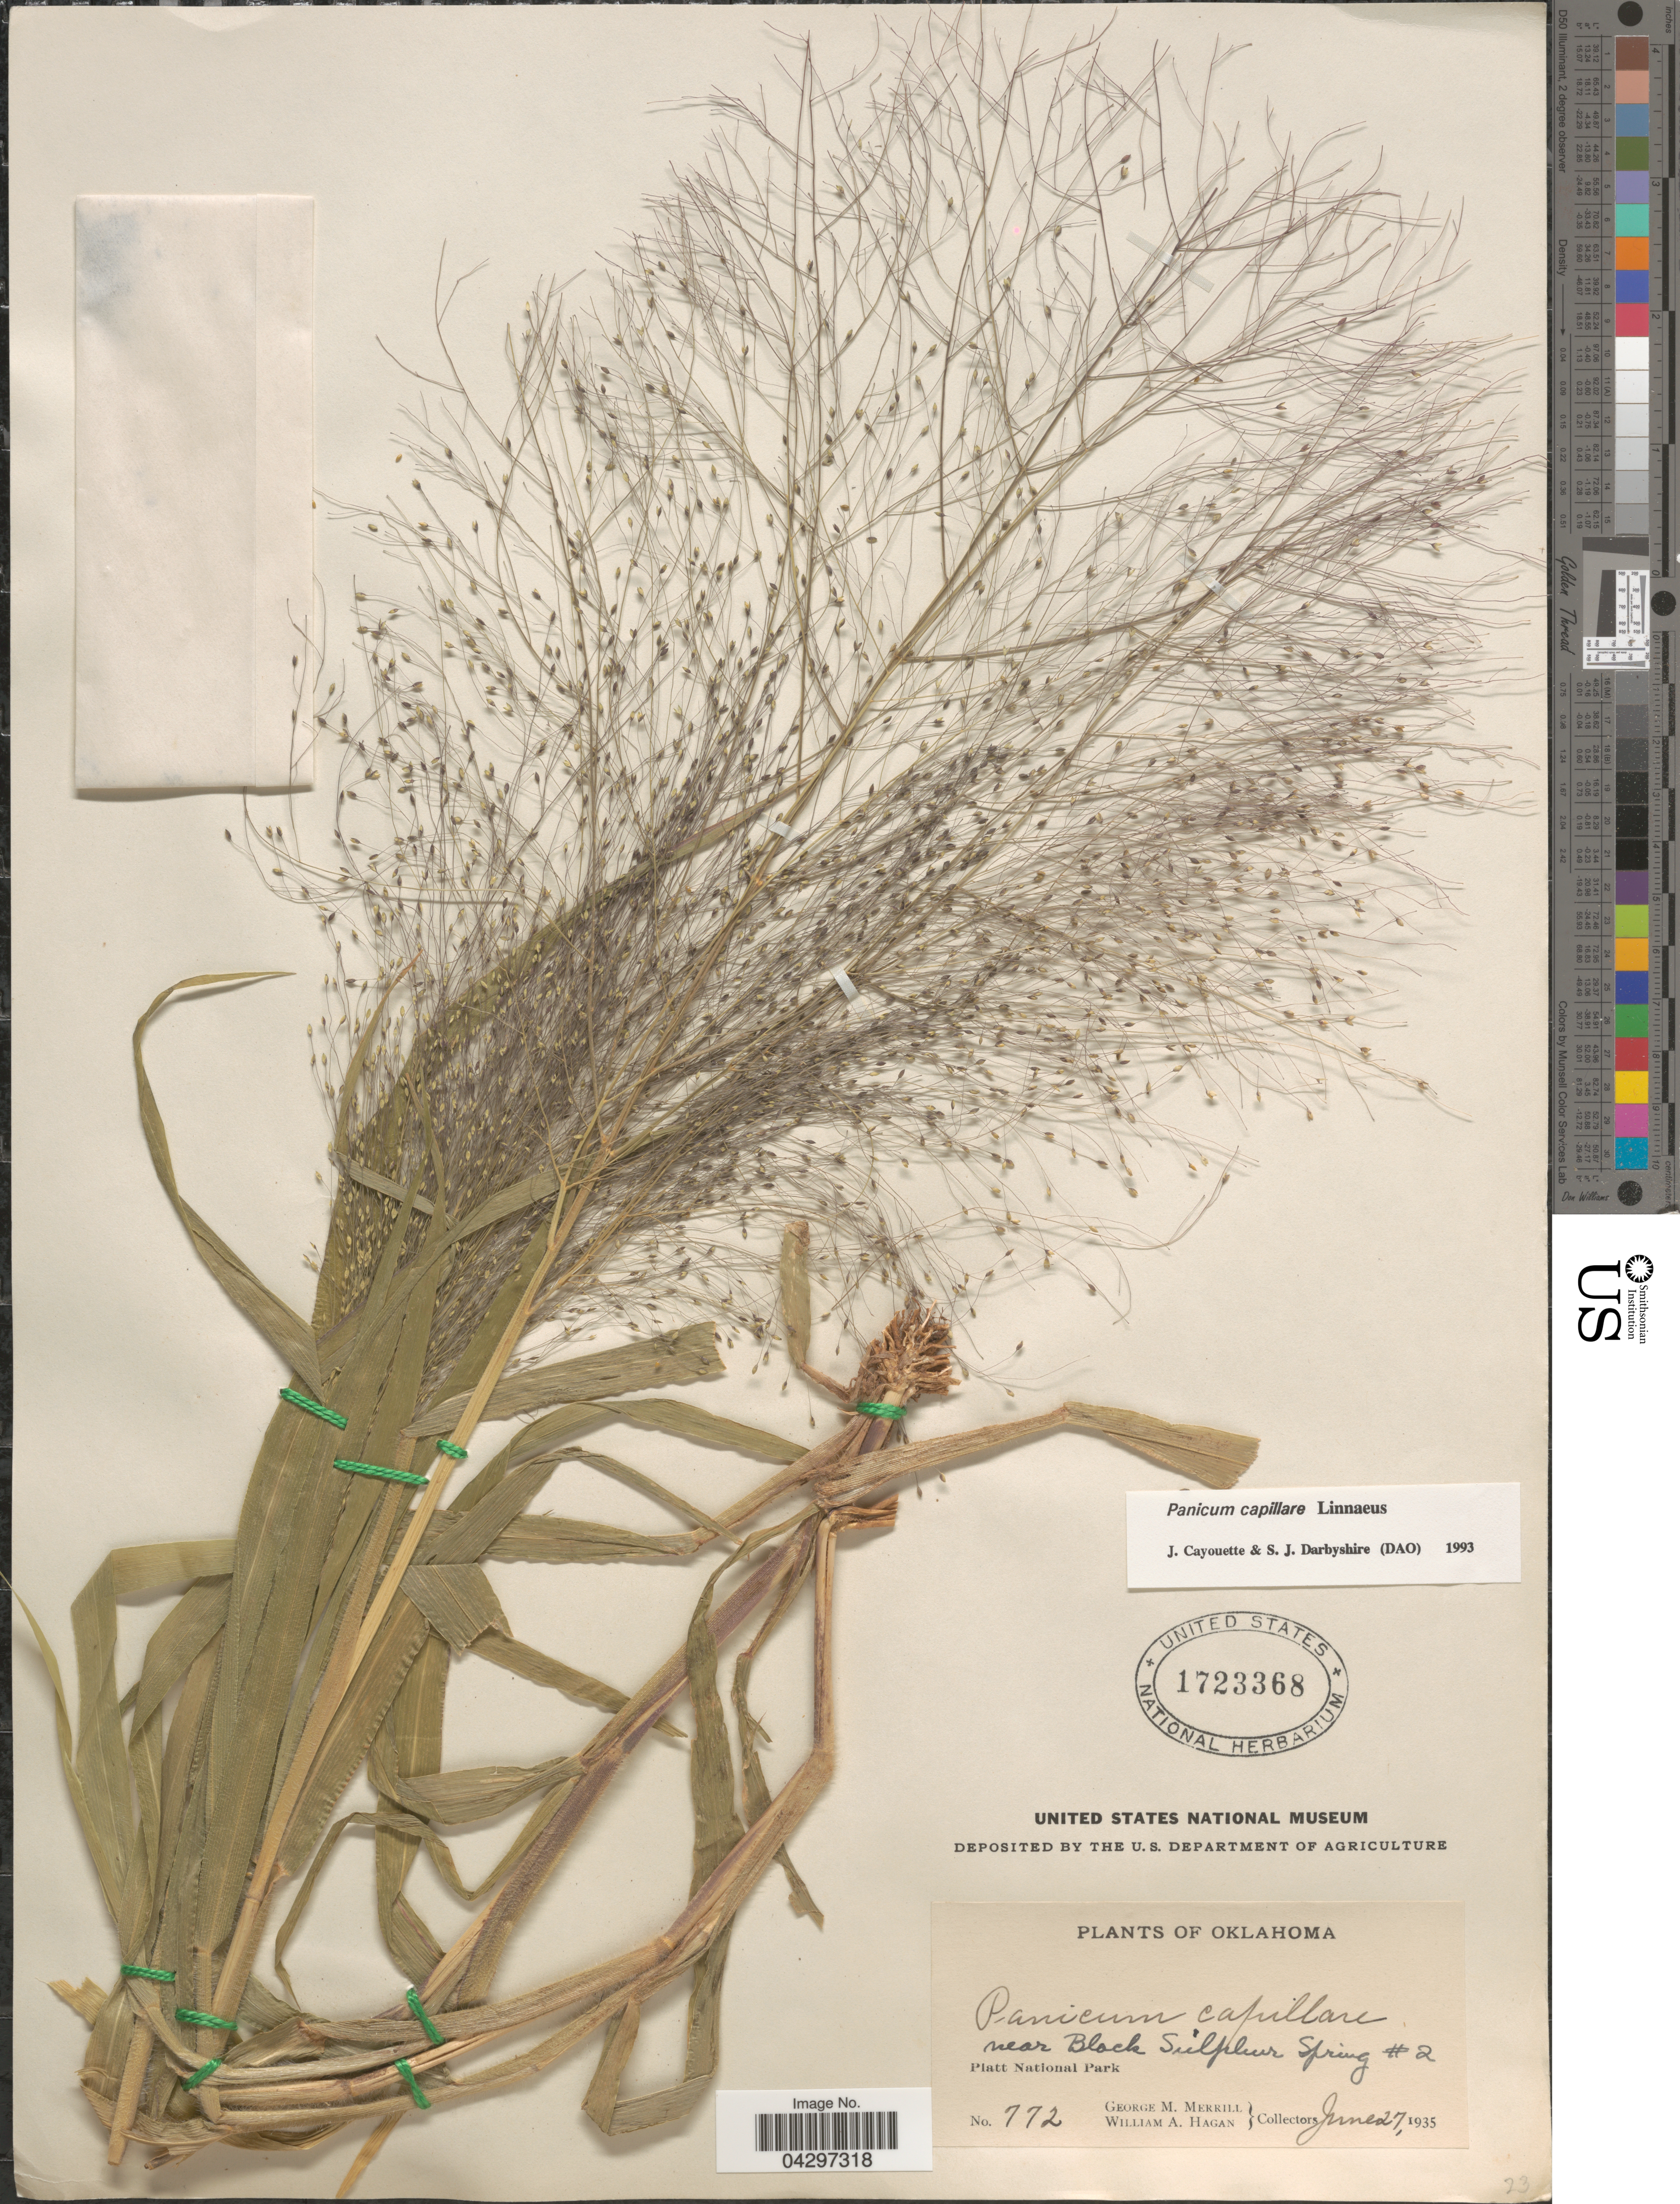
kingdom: Plantae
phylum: Tracheophyta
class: Liliopsida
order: Poales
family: Poaceae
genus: Panicum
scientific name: Panicum capillare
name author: L.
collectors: G. M. Merrill & W. Hagan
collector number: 772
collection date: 1935-06-27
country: United States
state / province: Oklahoma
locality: Near Block Sulphur Spring #2. Platt National Park.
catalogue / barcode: US 1723368